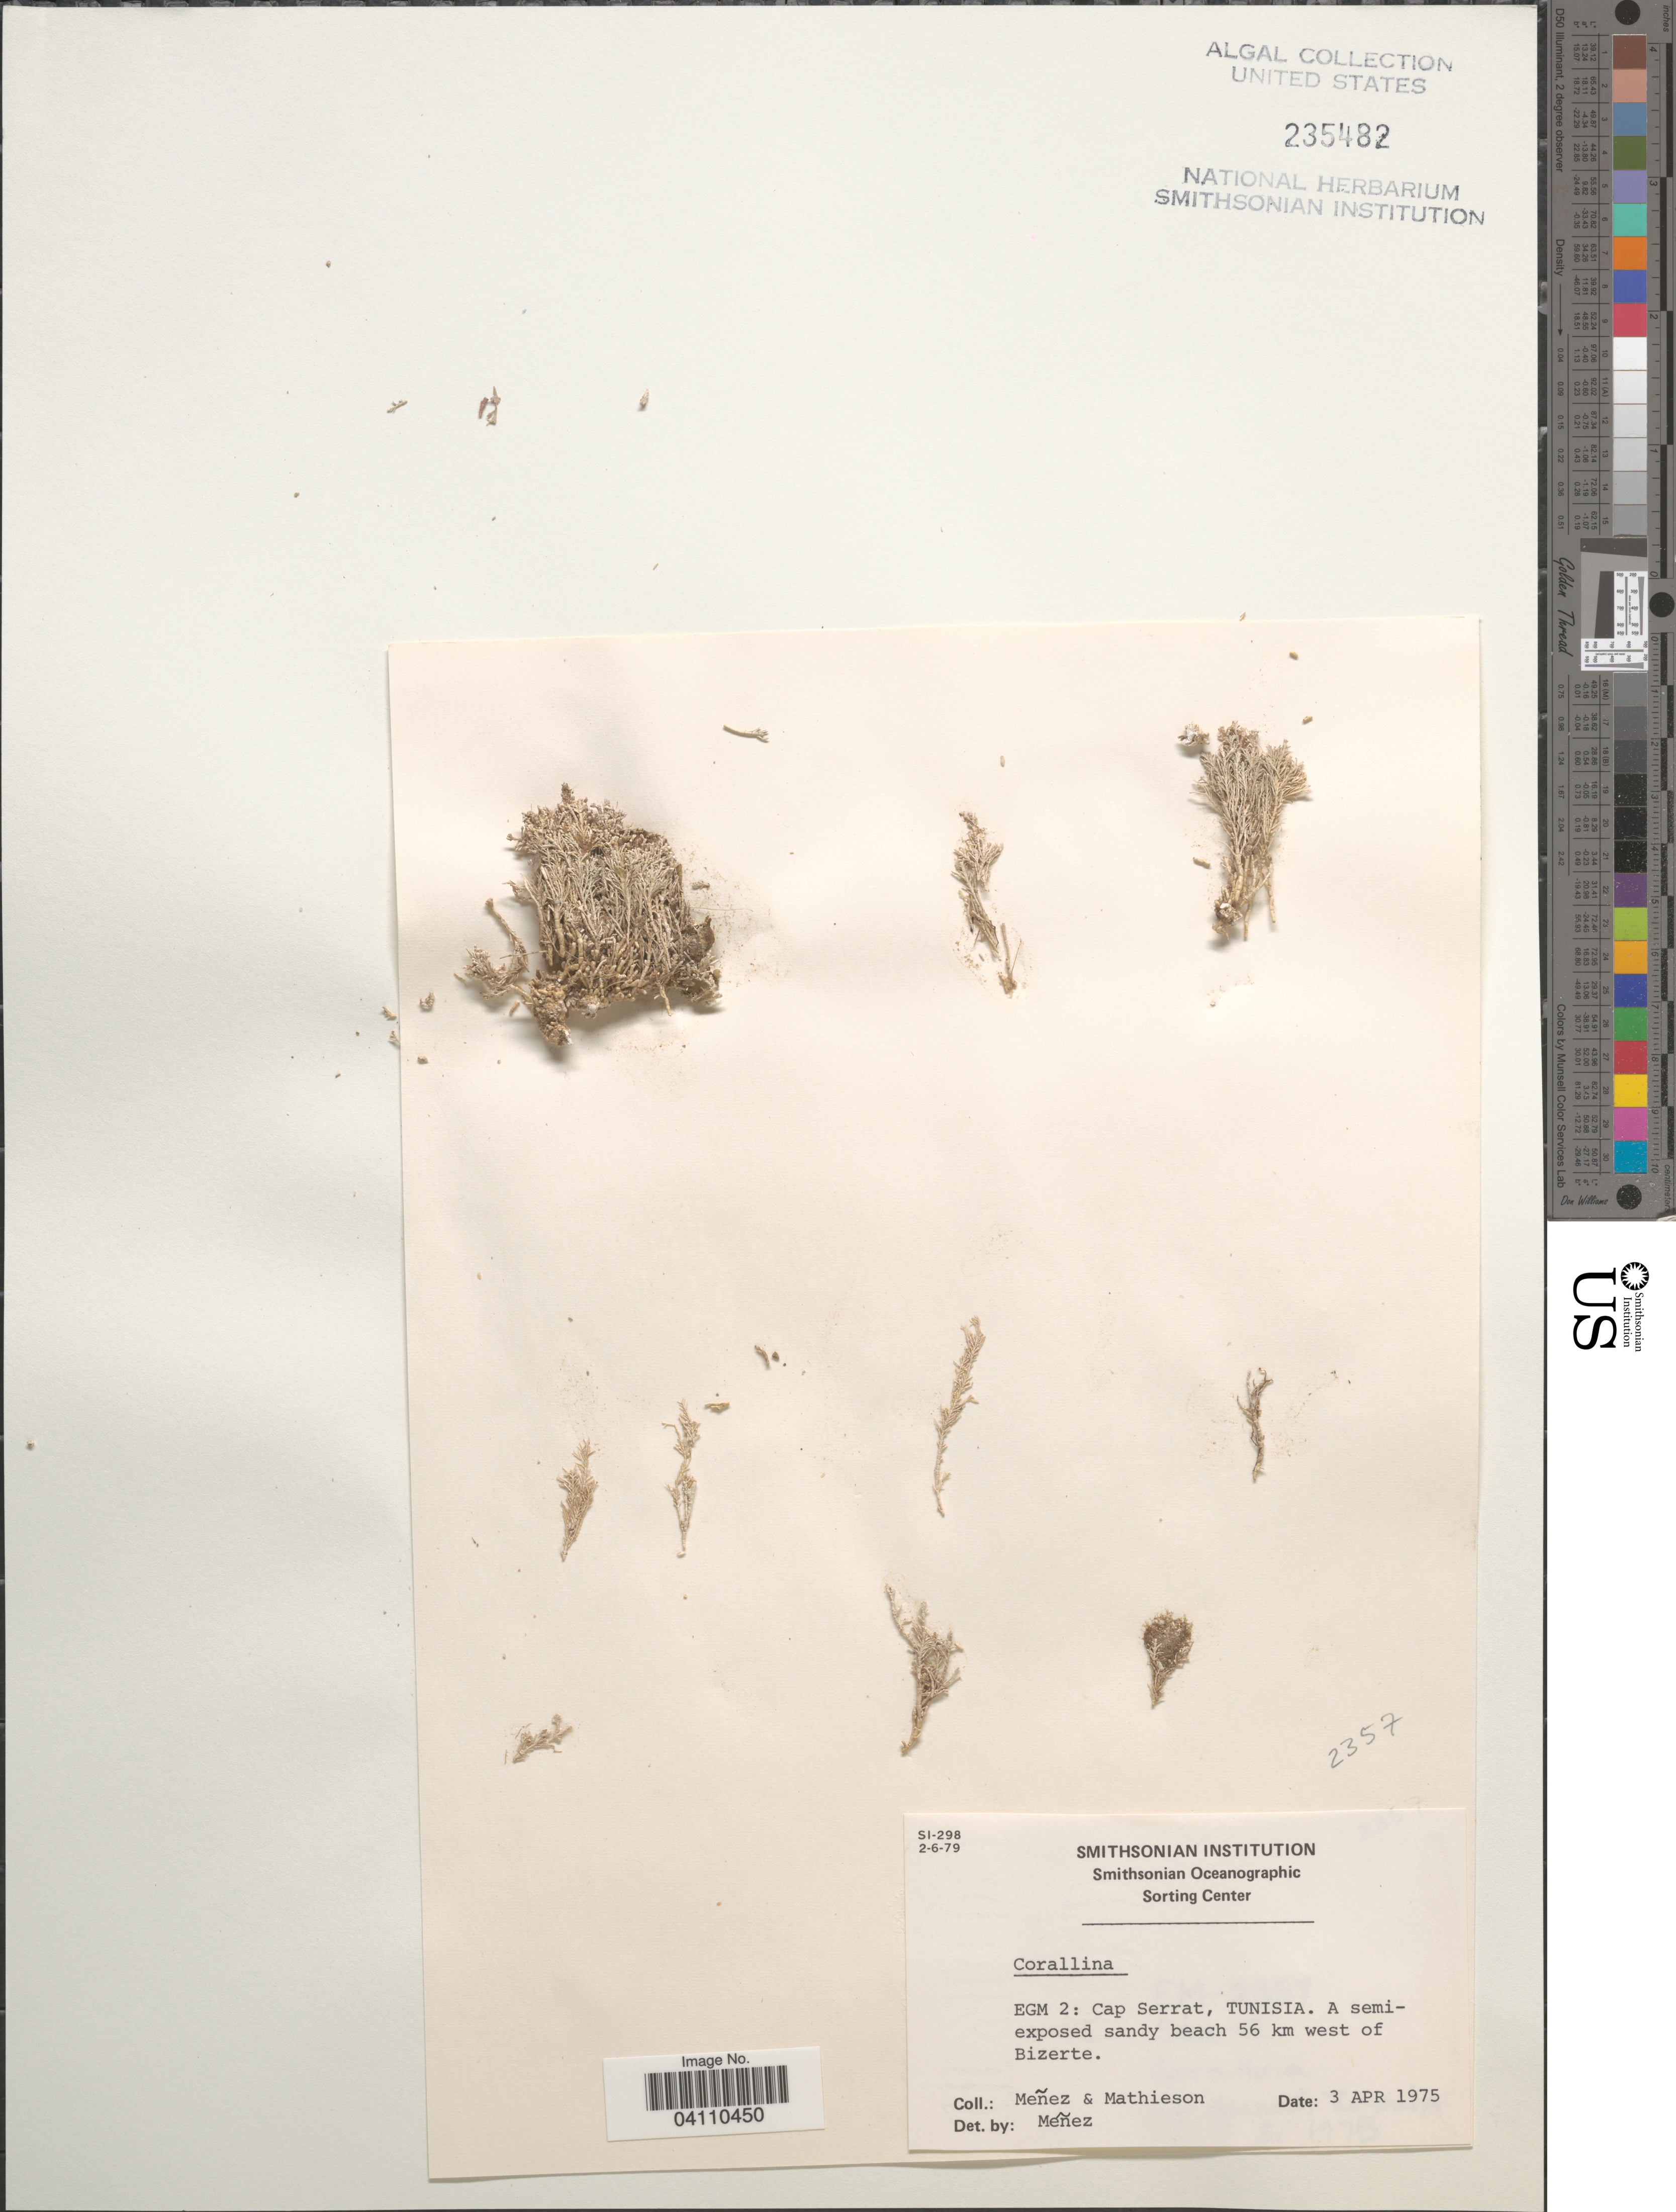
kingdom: Plantae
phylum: Rhodophyta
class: Florideophyceae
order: Corallinales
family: Corallinaceae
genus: Corallina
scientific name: Corallina sp.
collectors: Menez & Mathieson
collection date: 1975-04-03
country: Tunisia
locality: EGM 2: Cap Serrat, Tunisia. A semi-exposed sandy beach 56 km west of Bizerte.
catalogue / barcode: US 235482